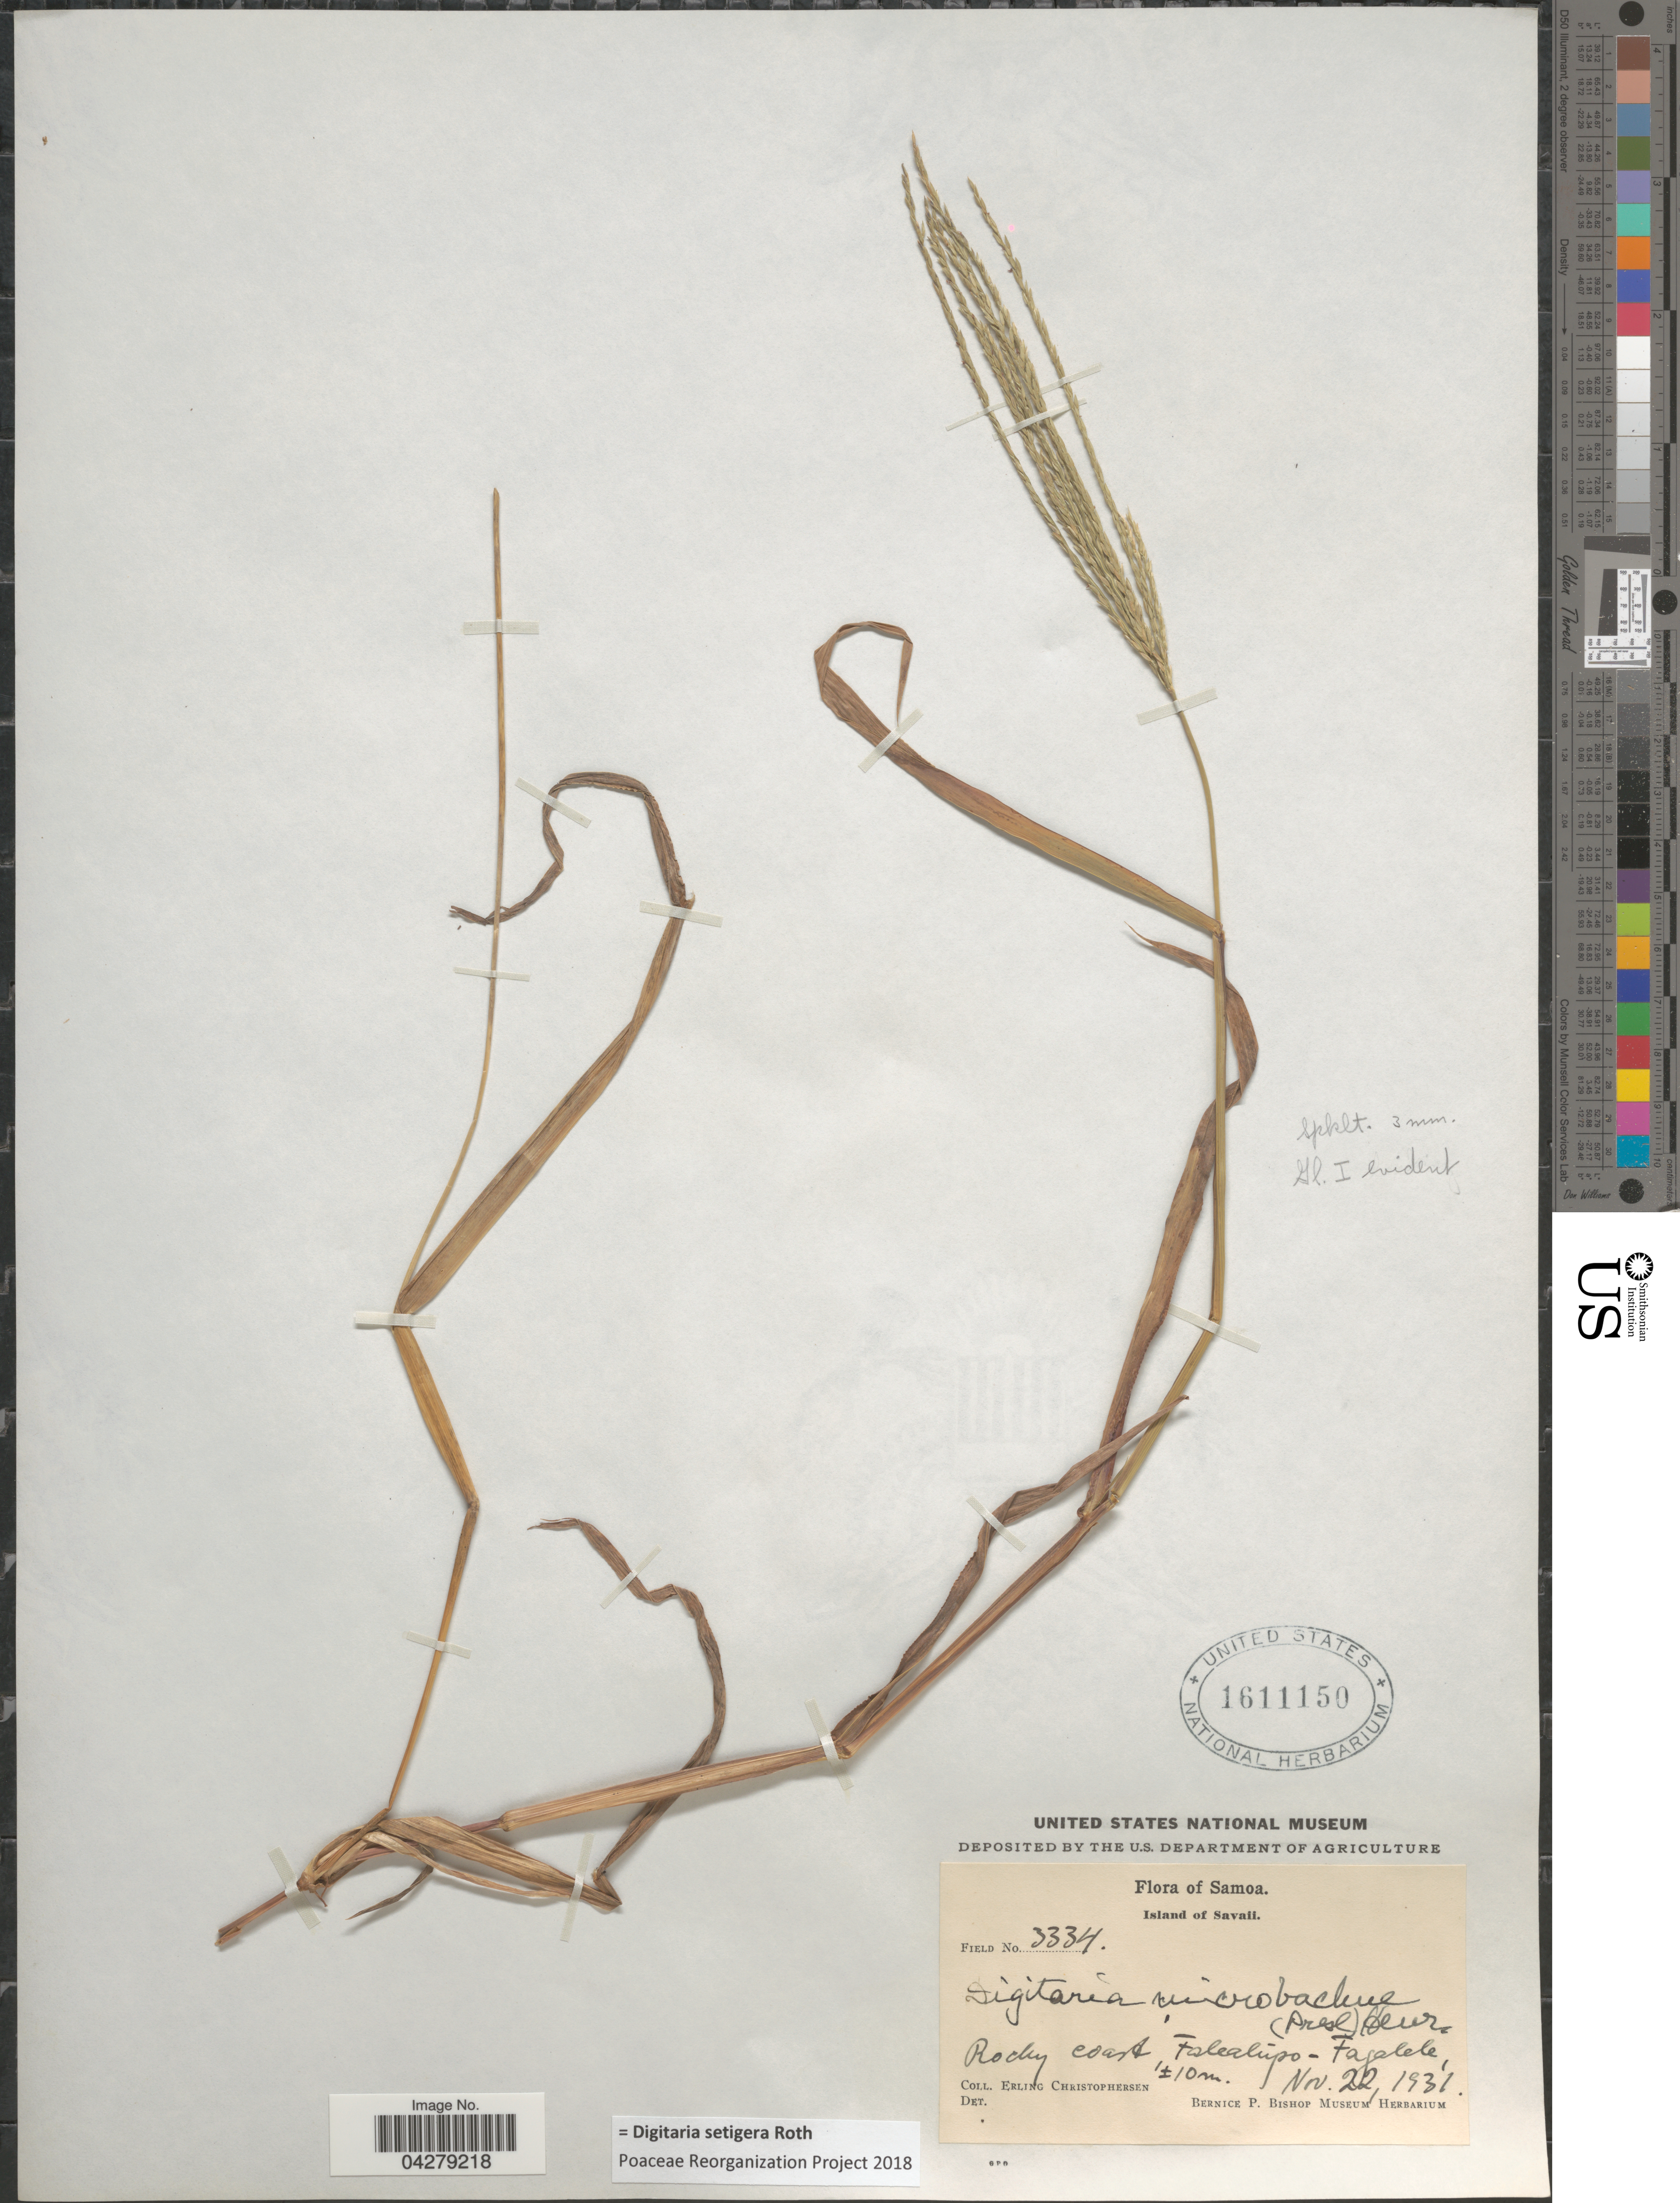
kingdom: Plantae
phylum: Tracheophyta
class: Liliopsida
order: Poales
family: Poaceae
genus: Digitaria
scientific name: Digitaria setigera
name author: Roth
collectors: E. Christophersen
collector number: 3334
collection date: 1931-11-22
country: Samoa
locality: Samoa. Island of Savaii. Rocky coast, Falealupo-Fagalele.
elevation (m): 10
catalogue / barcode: US 1611150